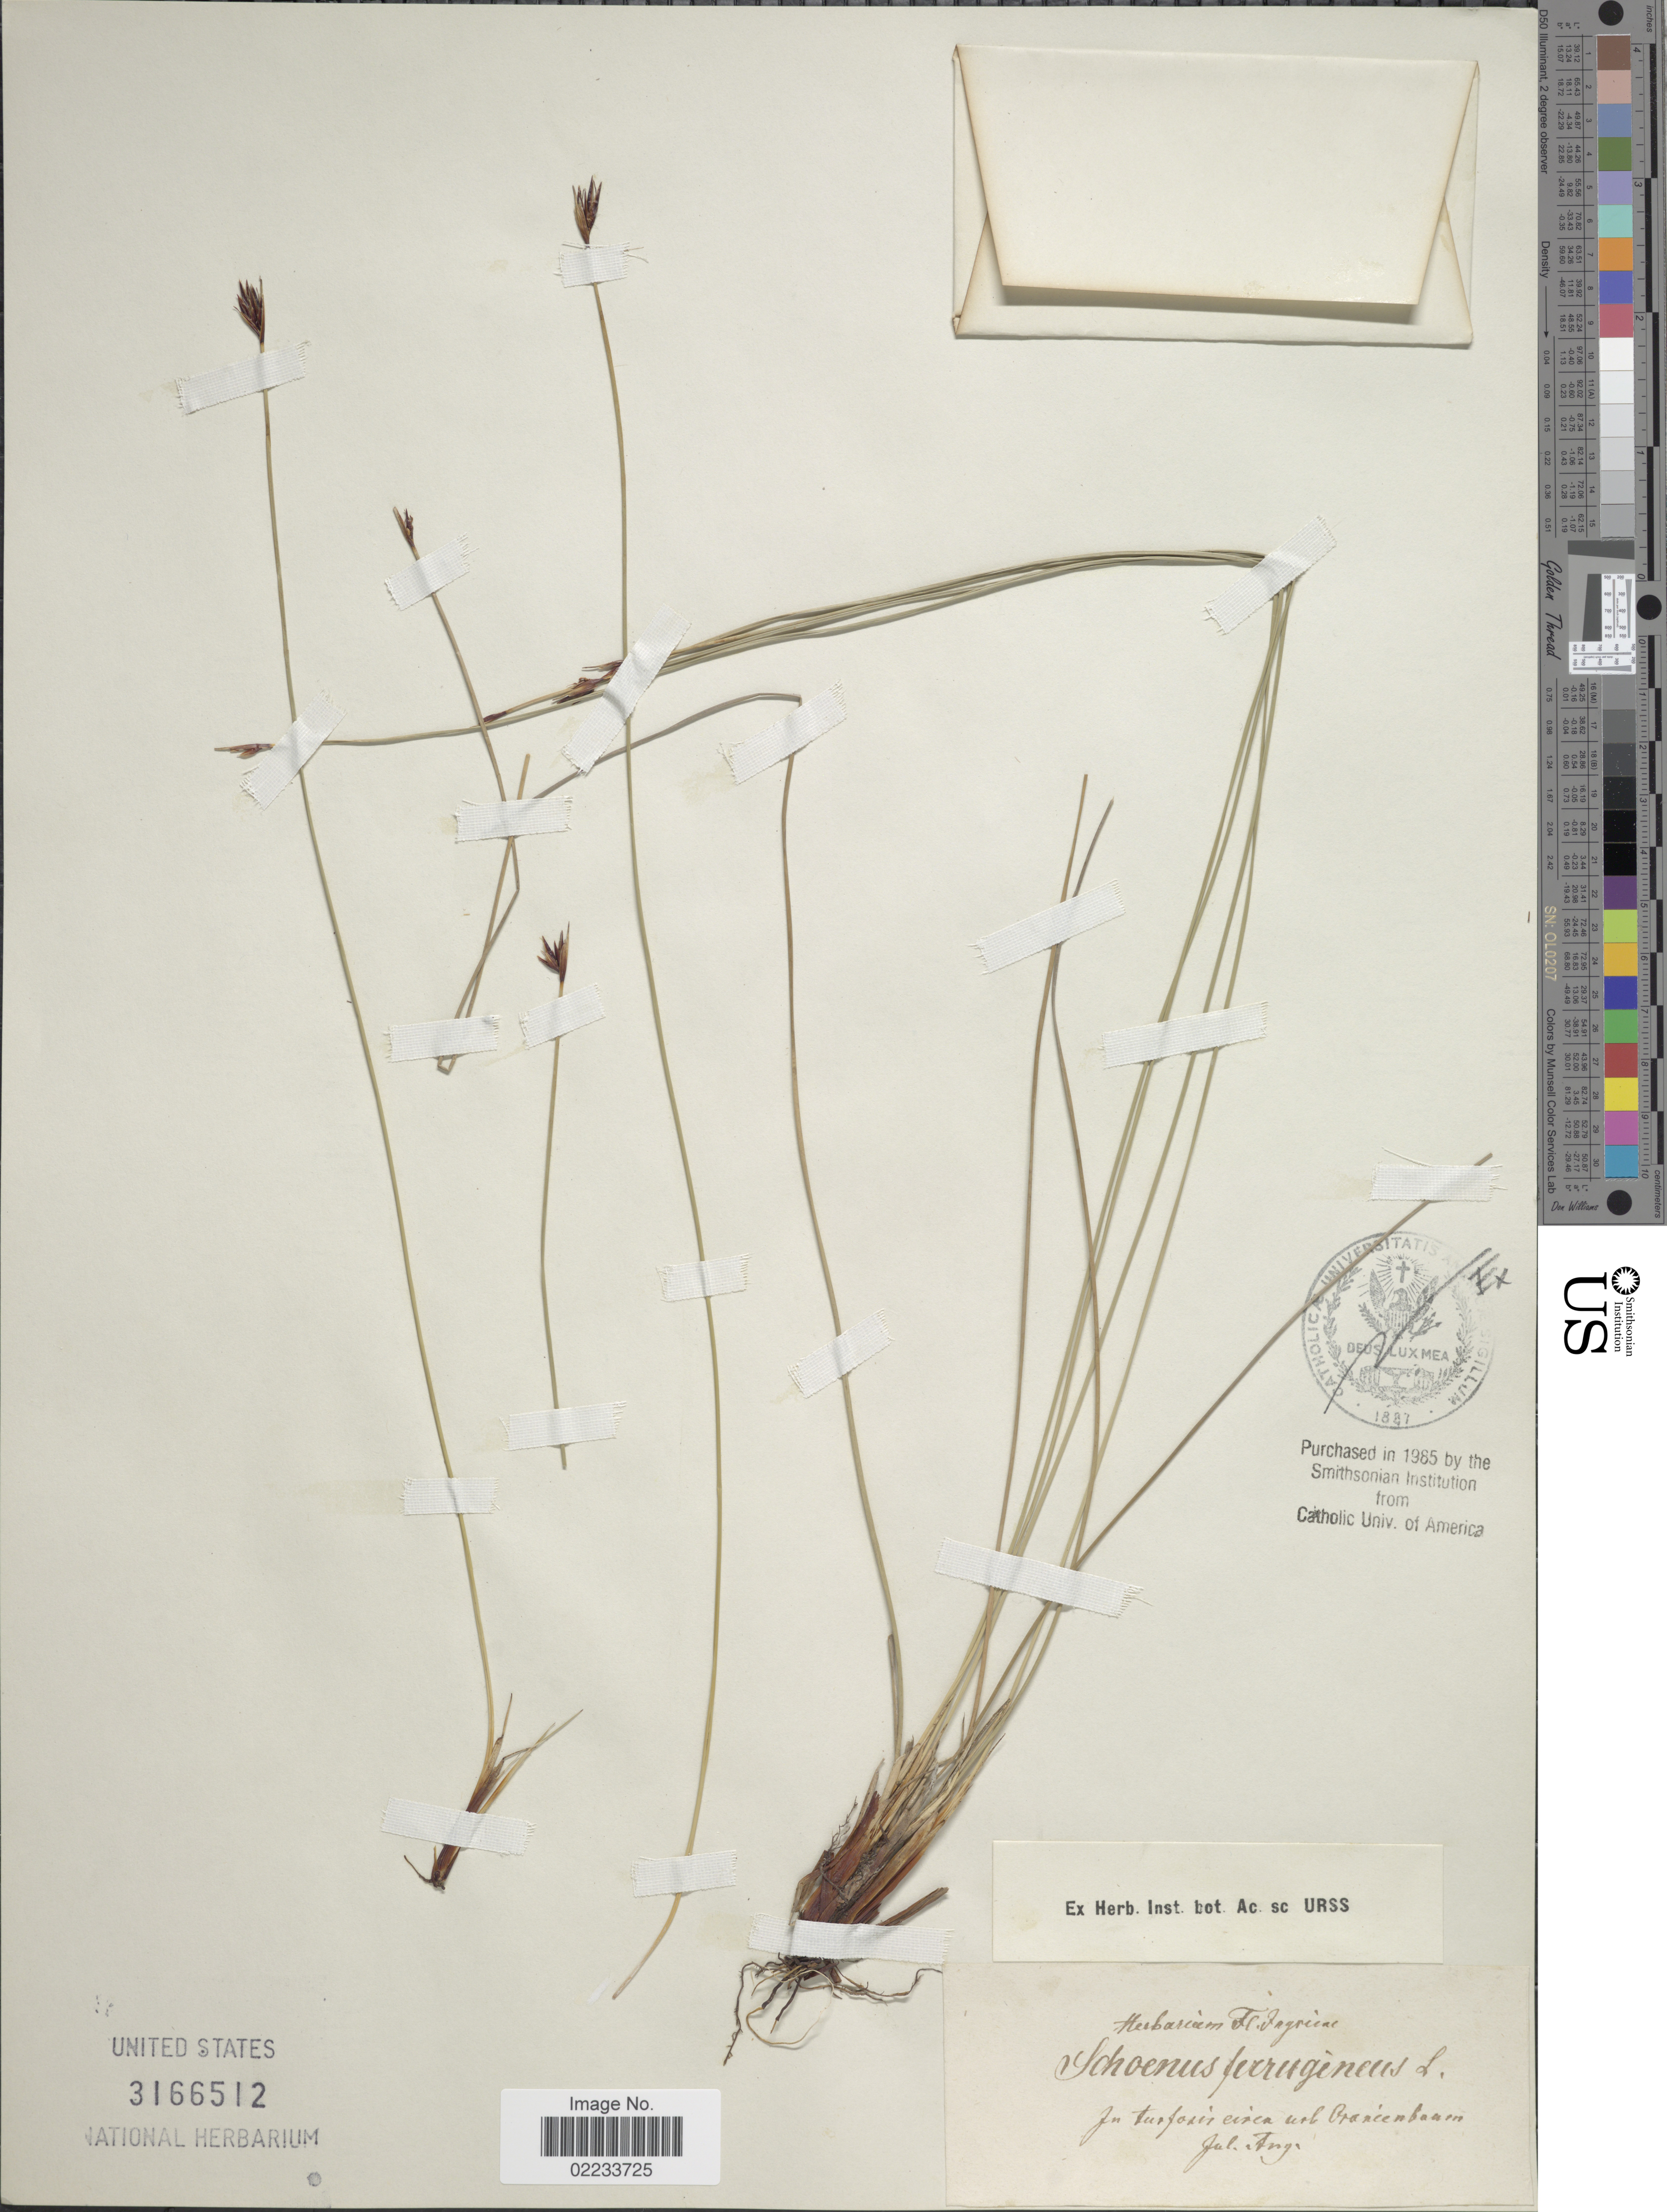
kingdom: Plantae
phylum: Tracheophyta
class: Liliopsida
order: Poales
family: Cyperaceae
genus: Schoenus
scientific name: Schoenus ferrugineus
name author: L.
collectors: Herbarium Florae Ingricae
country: Russian Federation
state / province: Leningrad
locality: In turfosis eirea urb Oranienbaum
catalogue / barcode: US 3166512